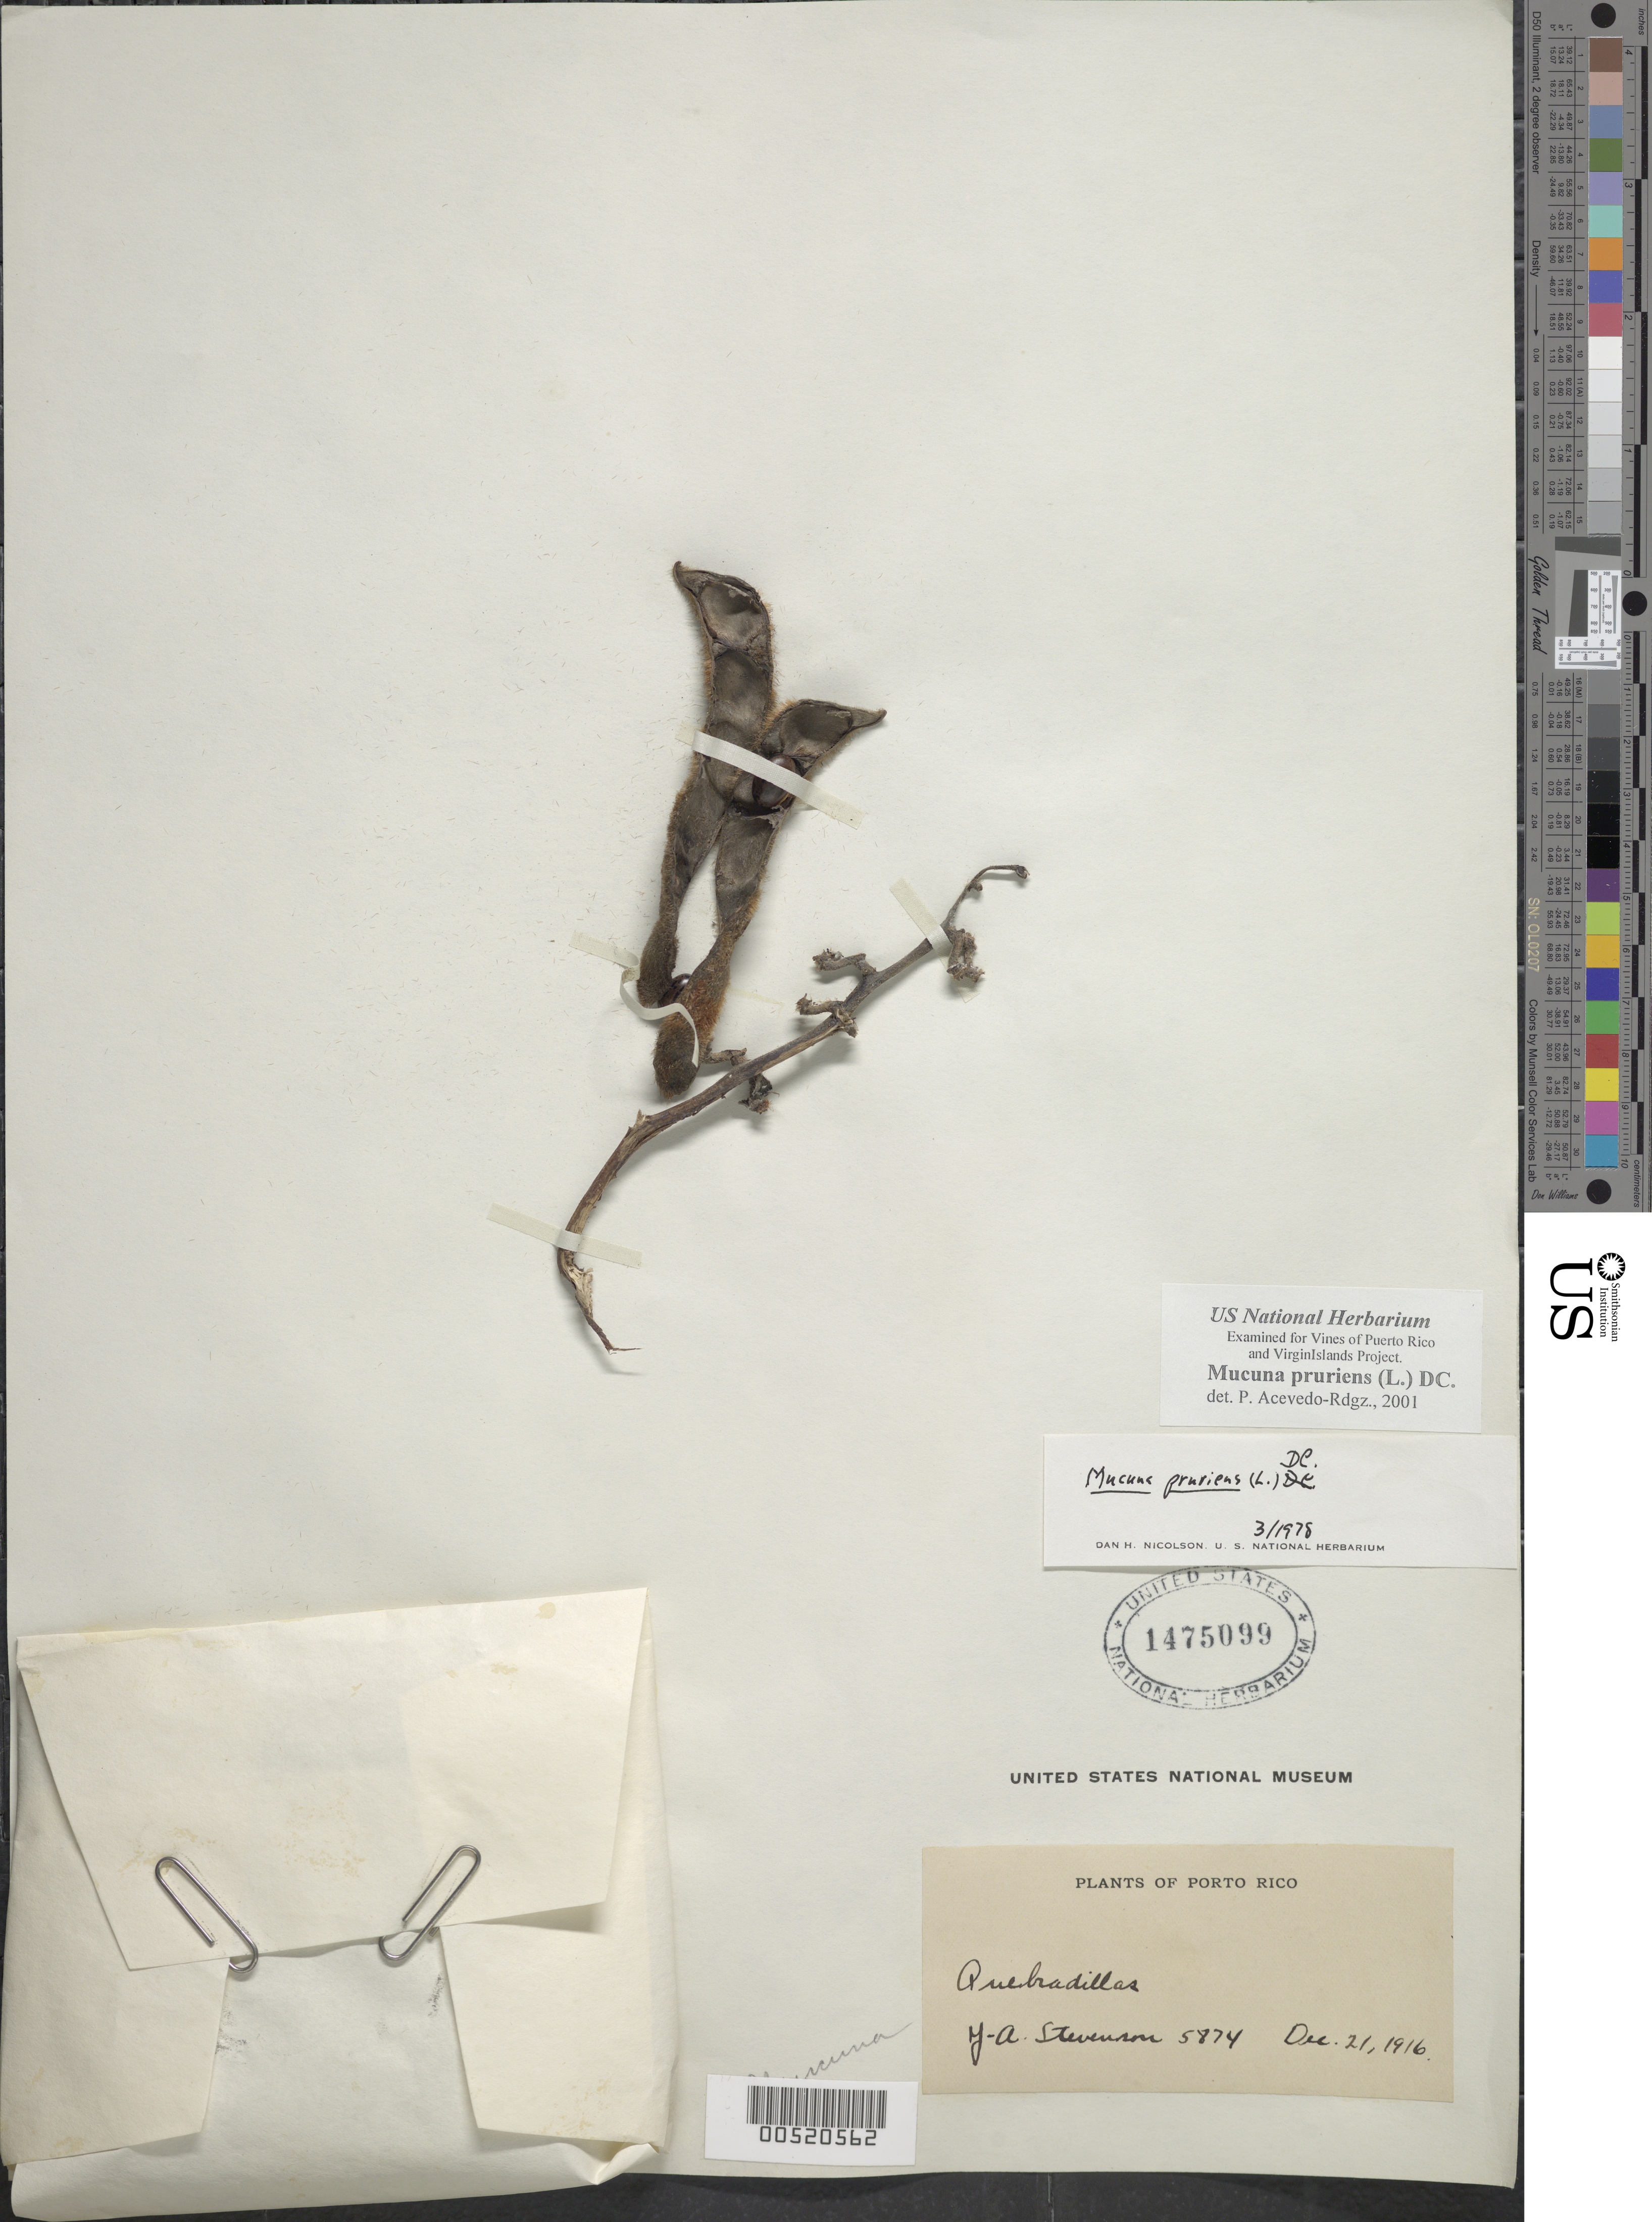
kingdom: Plantae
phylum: Tracheophyta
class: Magnoliopsida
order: Fabales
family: Fabaceae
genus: Mucuna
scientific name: Mucuna pruriens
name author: (L.) DC.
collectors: J. Stevenson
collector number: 5874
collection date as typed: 21 Dec 1916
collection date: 1916-12-21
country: Puerto Rico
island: Greater Antilles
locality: Quebradillas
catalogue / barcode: US 1475099